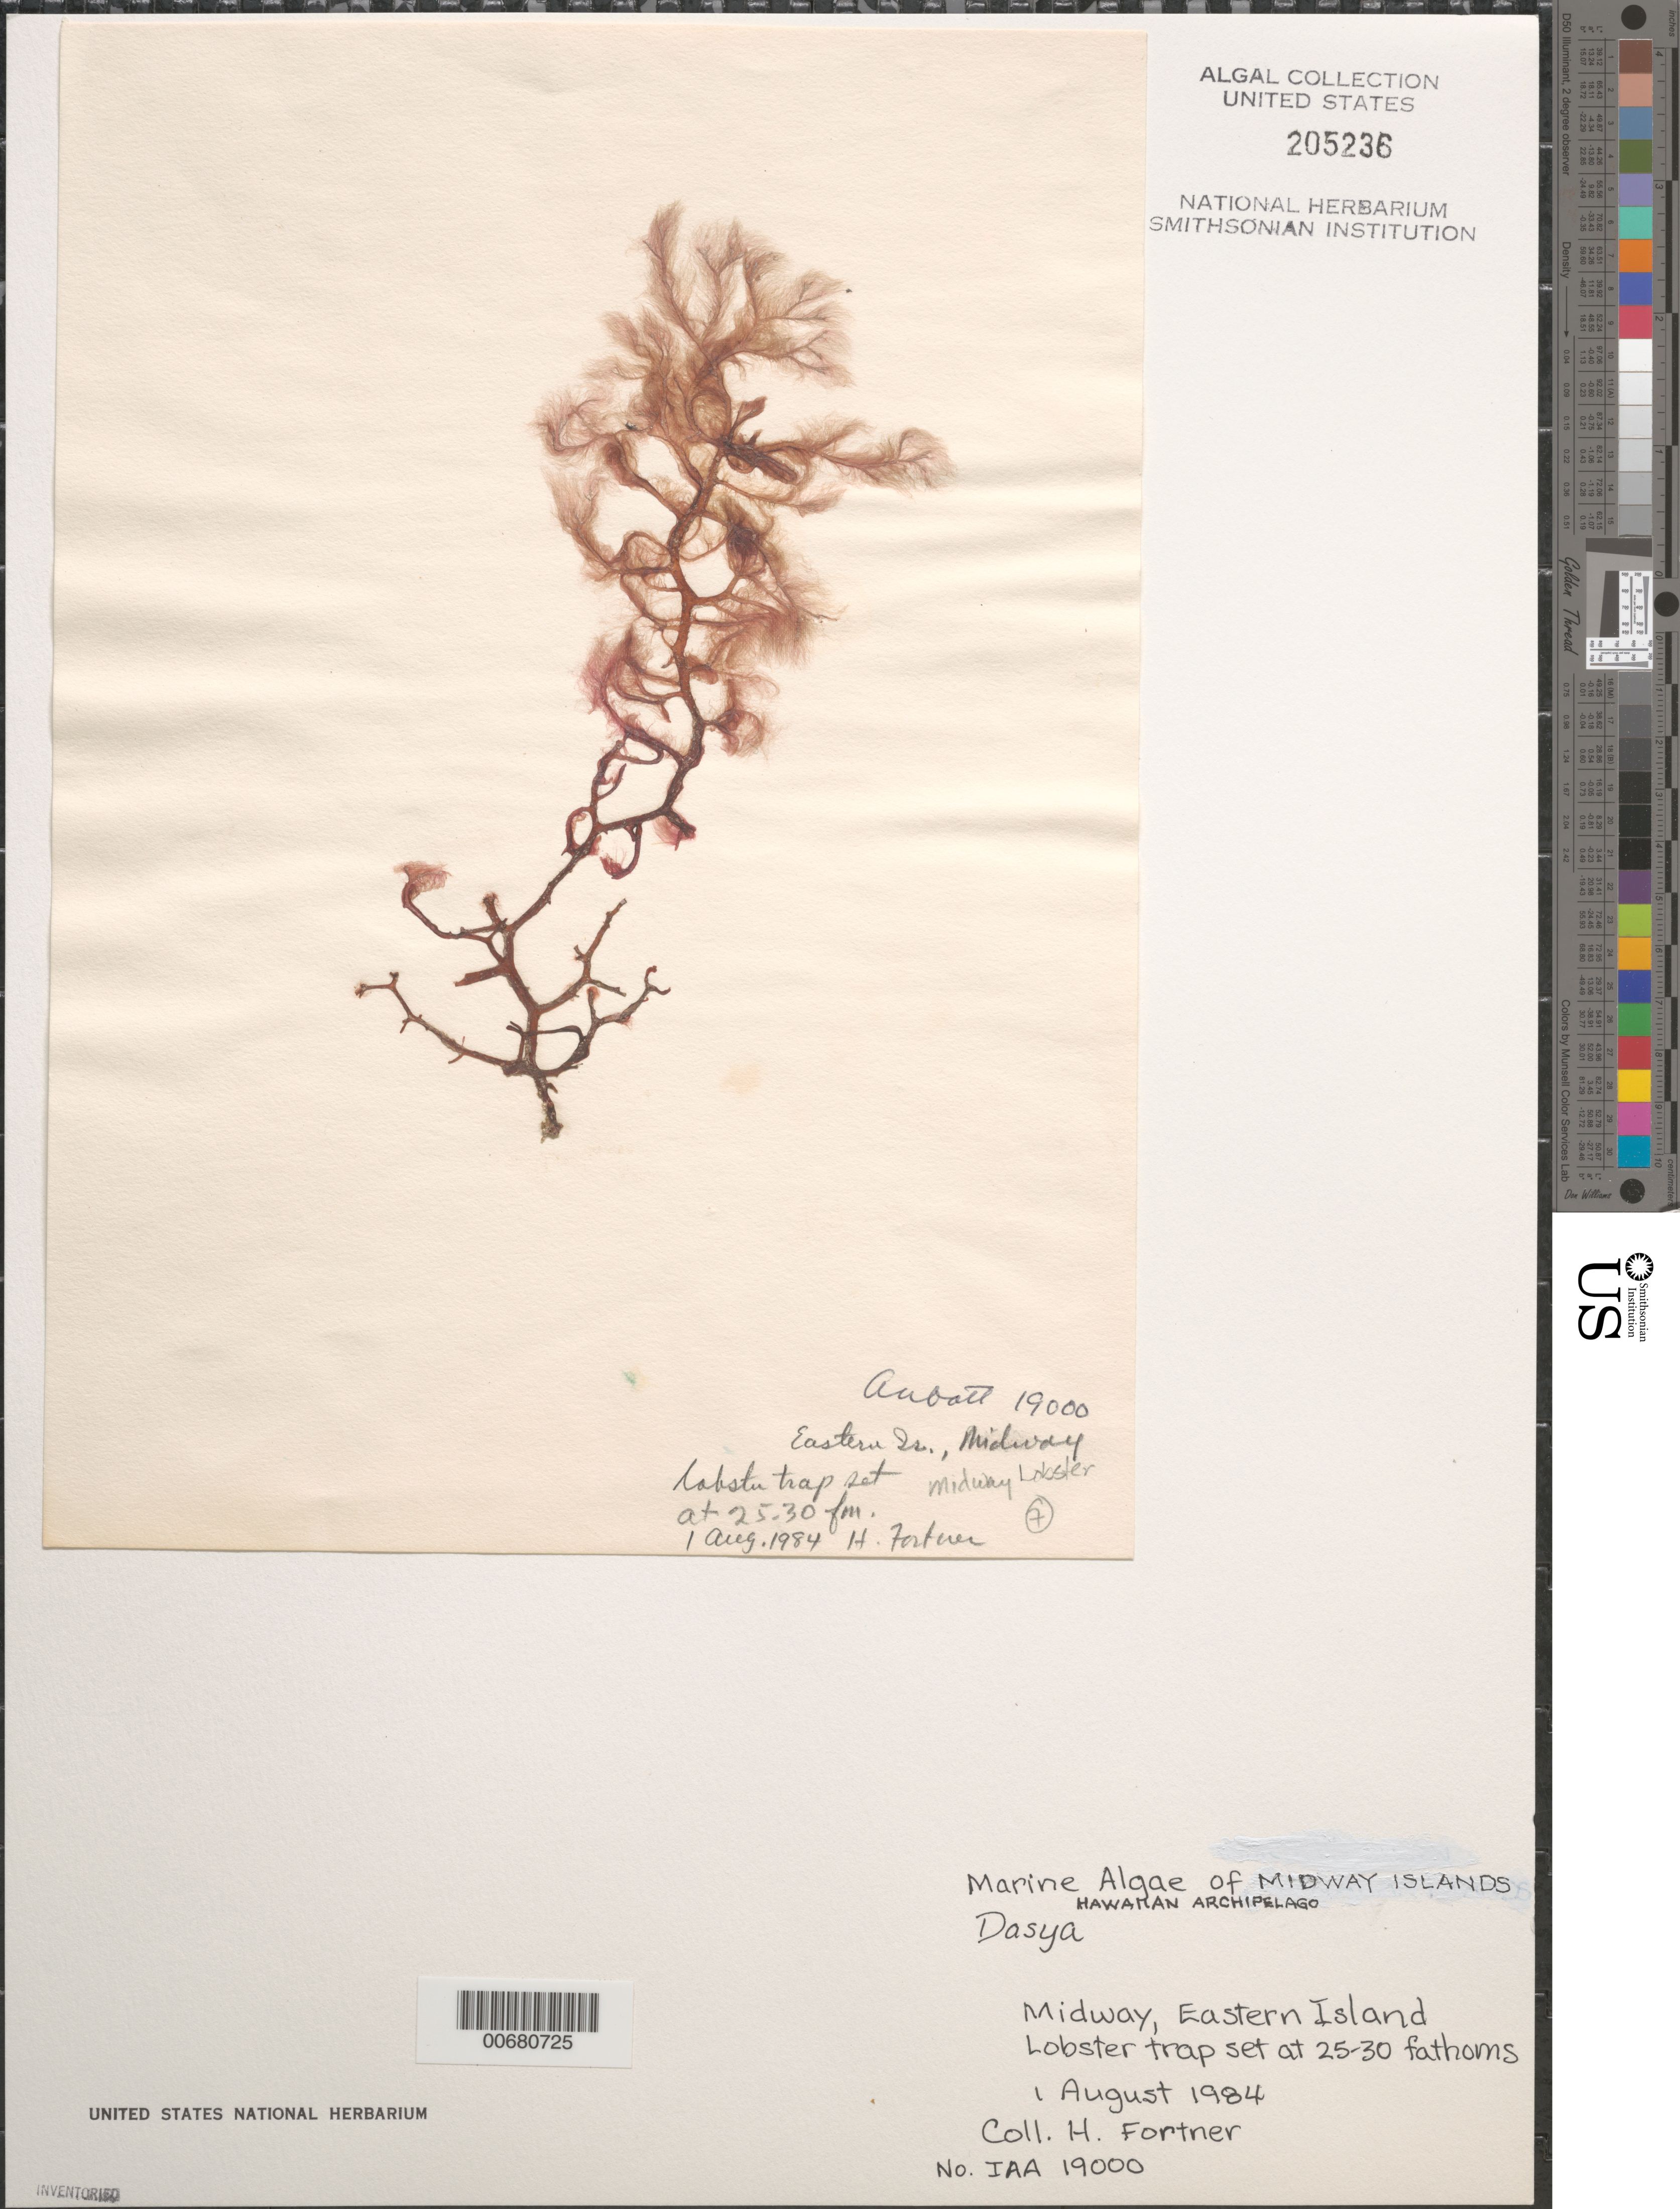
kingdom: Plantae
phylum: Rhodophyta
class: Florideophyceae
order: Ceramiales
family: Dasyaceae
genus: Dasya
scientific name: Dasya sp.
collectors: H. Fortner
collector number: IAA 19000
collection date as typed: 01 Aug 1984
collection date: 1984-08-01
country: U.S. Administered Pacific Islands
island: Midway Atoll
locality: South shore. Eastern Islet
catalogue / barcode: US 205236